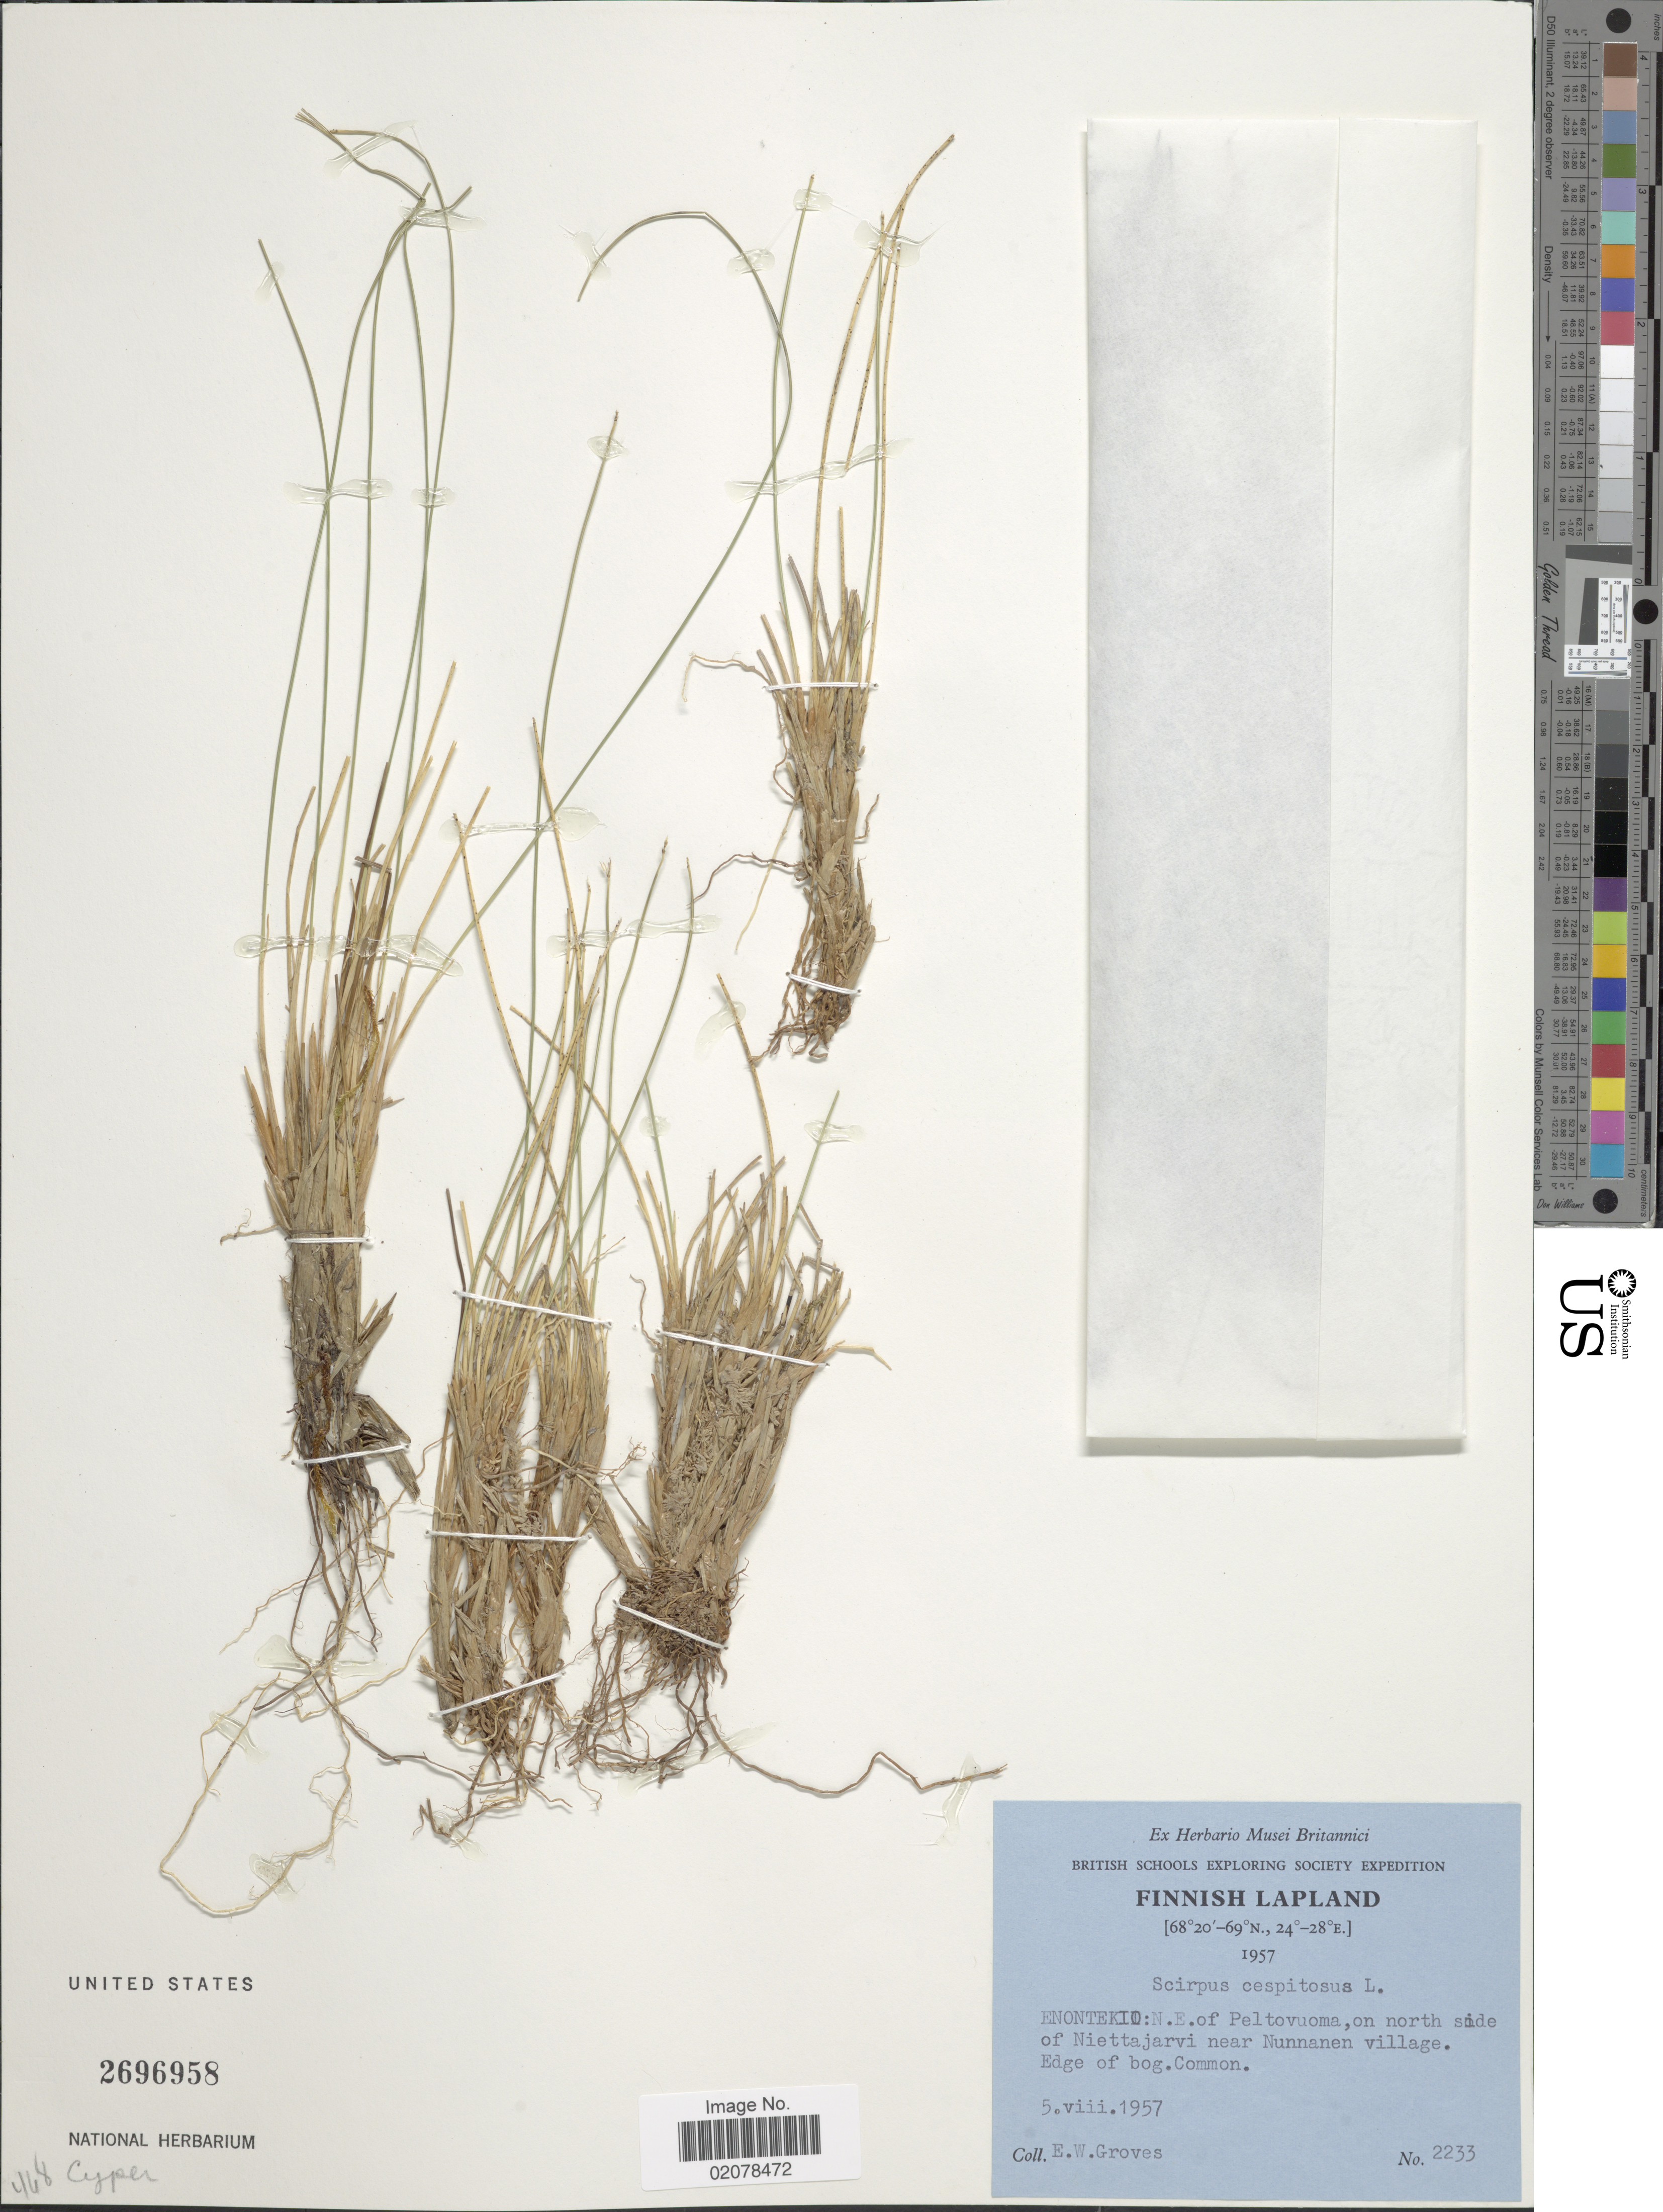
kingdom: Plantae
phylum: Tracheophyta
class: Liliopsida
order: Poales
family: Cyperaceae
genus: Trichophorum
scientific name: Trichophorum cespitosum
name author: (L.) Hartm.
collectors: E. Groves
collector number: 2233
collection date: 1957-07-05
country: Finland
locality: Finnish Lapland, Enontekio: N.E. of Peltovuoma, on north side of Niettajarvi near Nunnanen village, edge of bog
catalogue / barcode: US 2696958